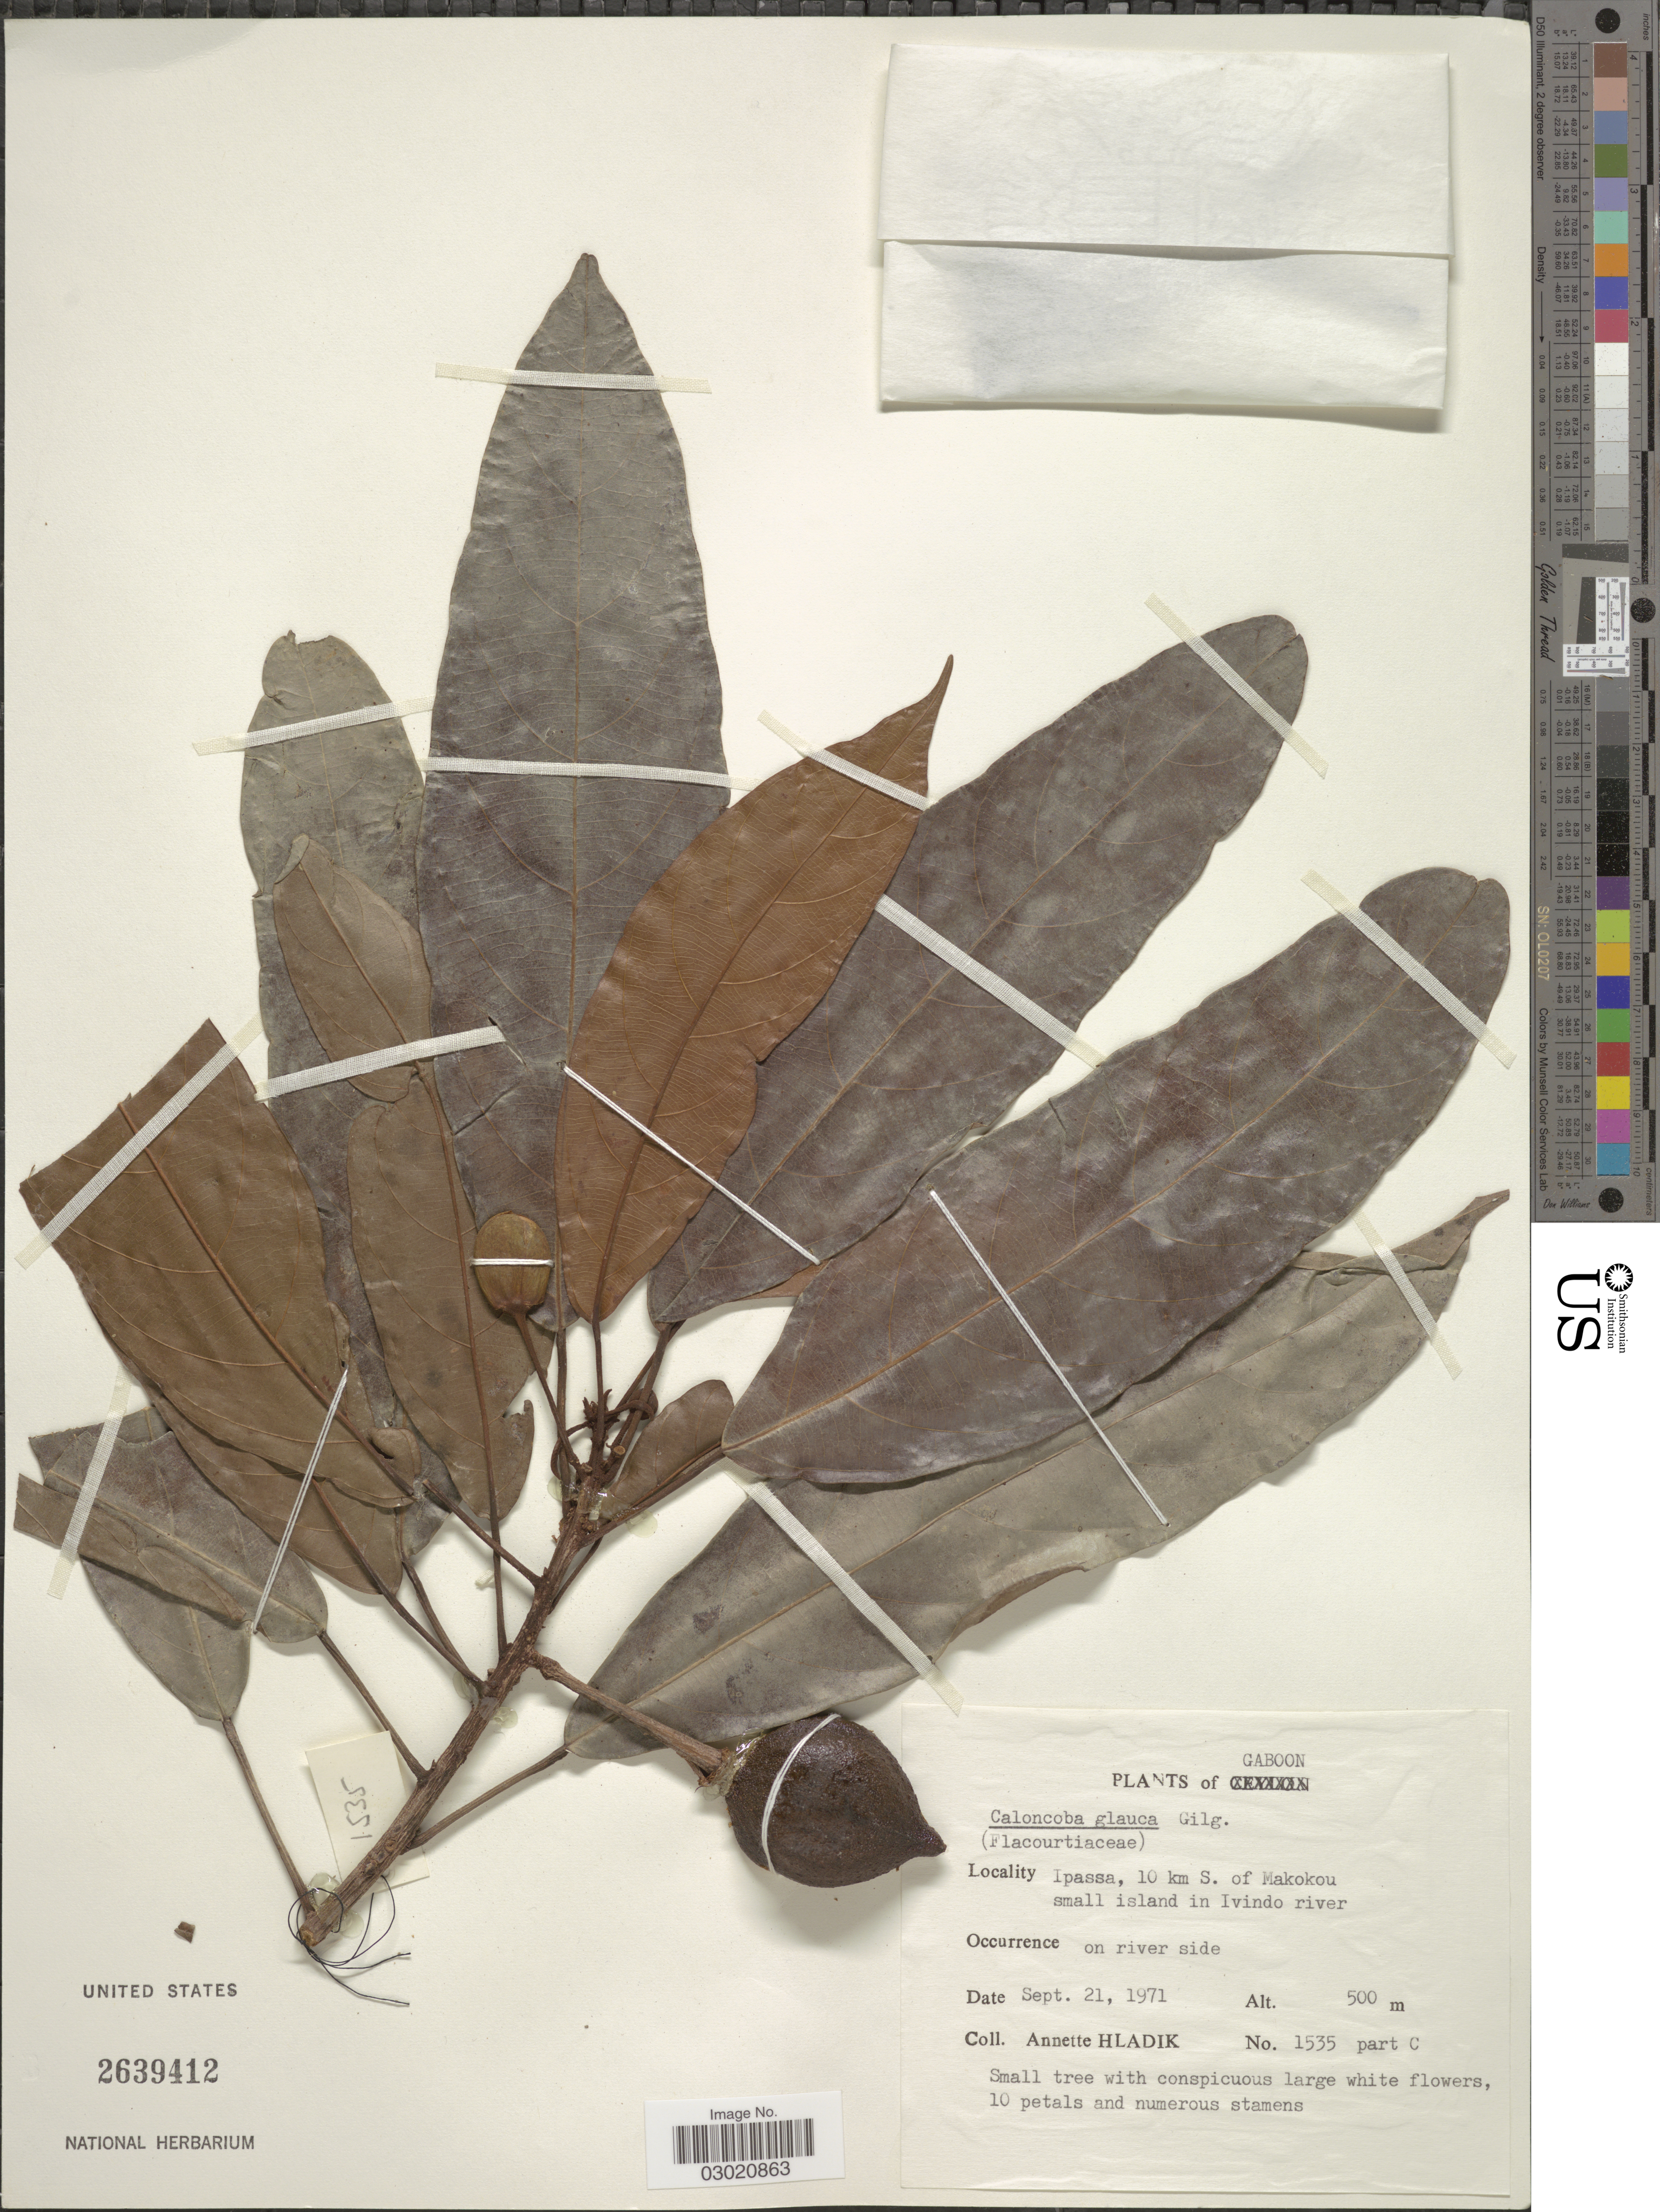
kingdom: Plantae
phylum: Tracheophyta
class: Magnoliopsida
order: Malpighiales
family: Achariaceae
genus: Caloncoba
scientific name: Caloncoba glauca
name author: (P. Beauv.) Gilg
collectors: A. Hladik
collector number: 1535 part C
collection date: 1971-09-21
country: Gabon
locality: Gabon, Ipassa, 10 km S. of Makokou small island in Ivindo river, on river side.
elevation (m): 500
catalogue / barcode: US 2639412